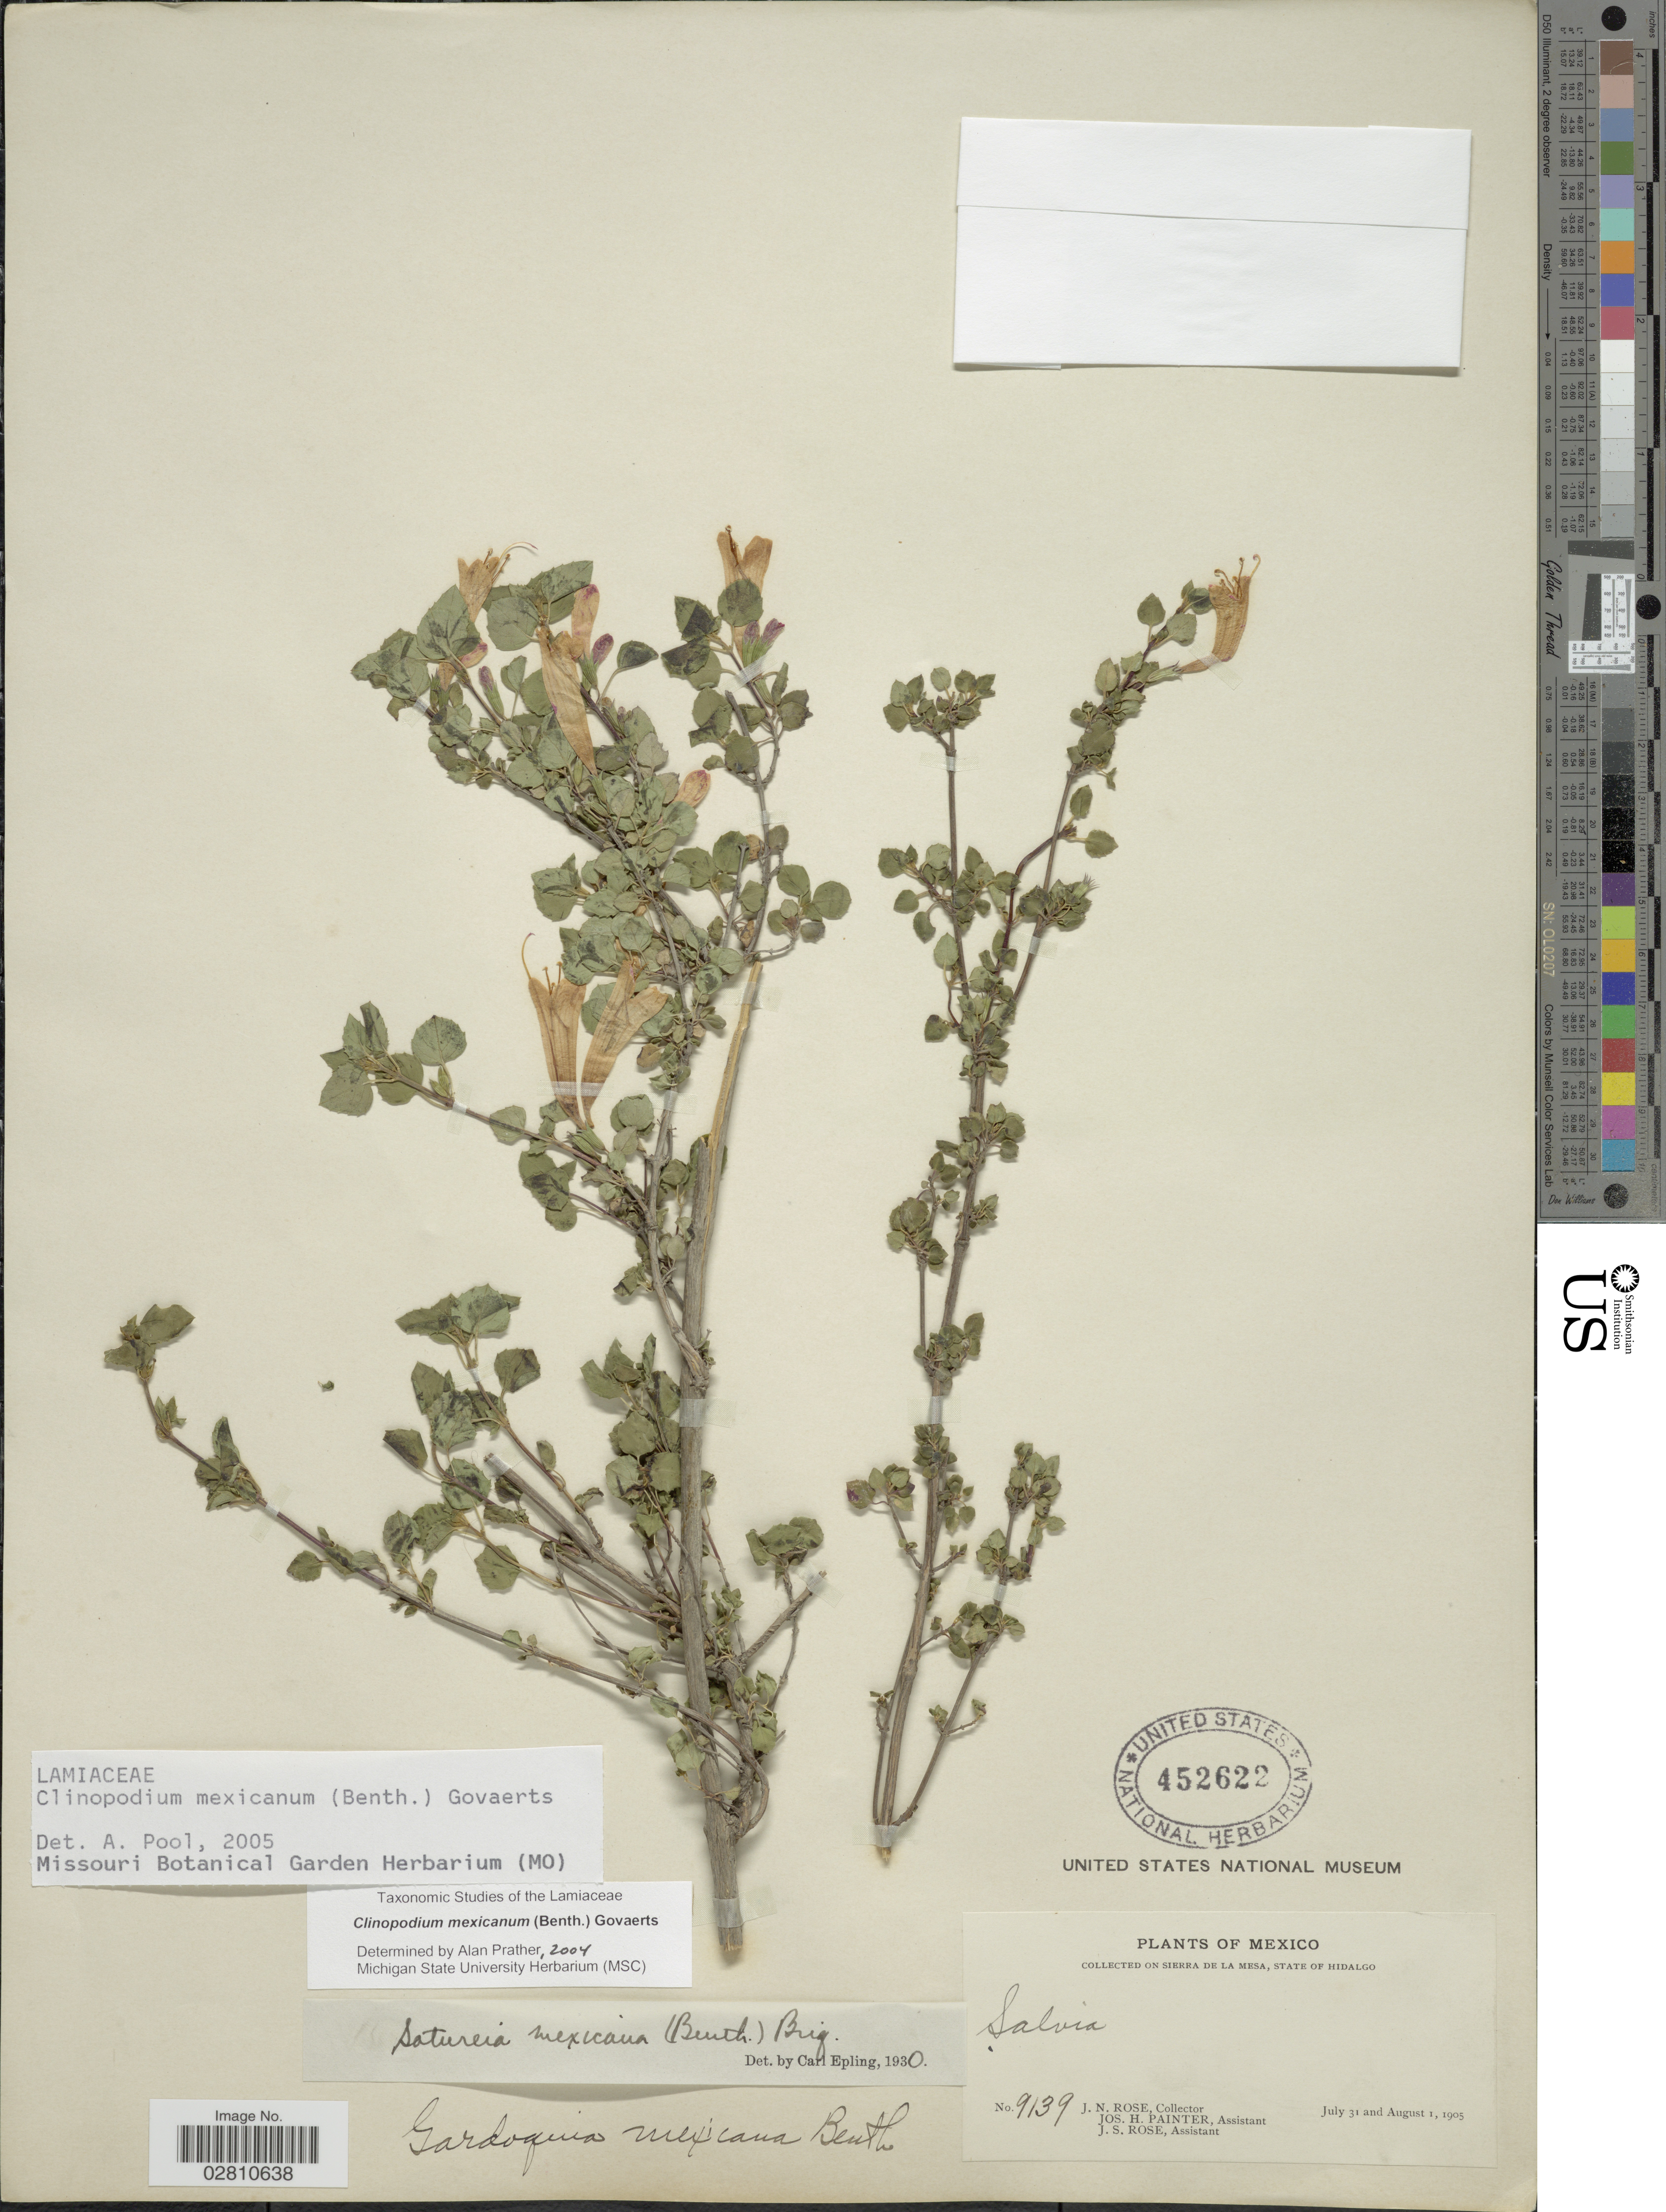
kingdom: Plantae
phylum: Tracheophyta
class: Magnoliopsida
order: Lamiales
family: Lamiaceae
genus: Clinopodium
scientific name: Clinopodium mexicanum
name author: (Benth.) Govaerts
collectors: J. N. Rose, J. H. Painter & J. S. Rose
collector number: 9139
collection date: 1905-07-31/1905-08-01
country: Mexico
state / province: Hidalgo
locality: Sierra de la Mesa.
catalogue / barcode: US 452622